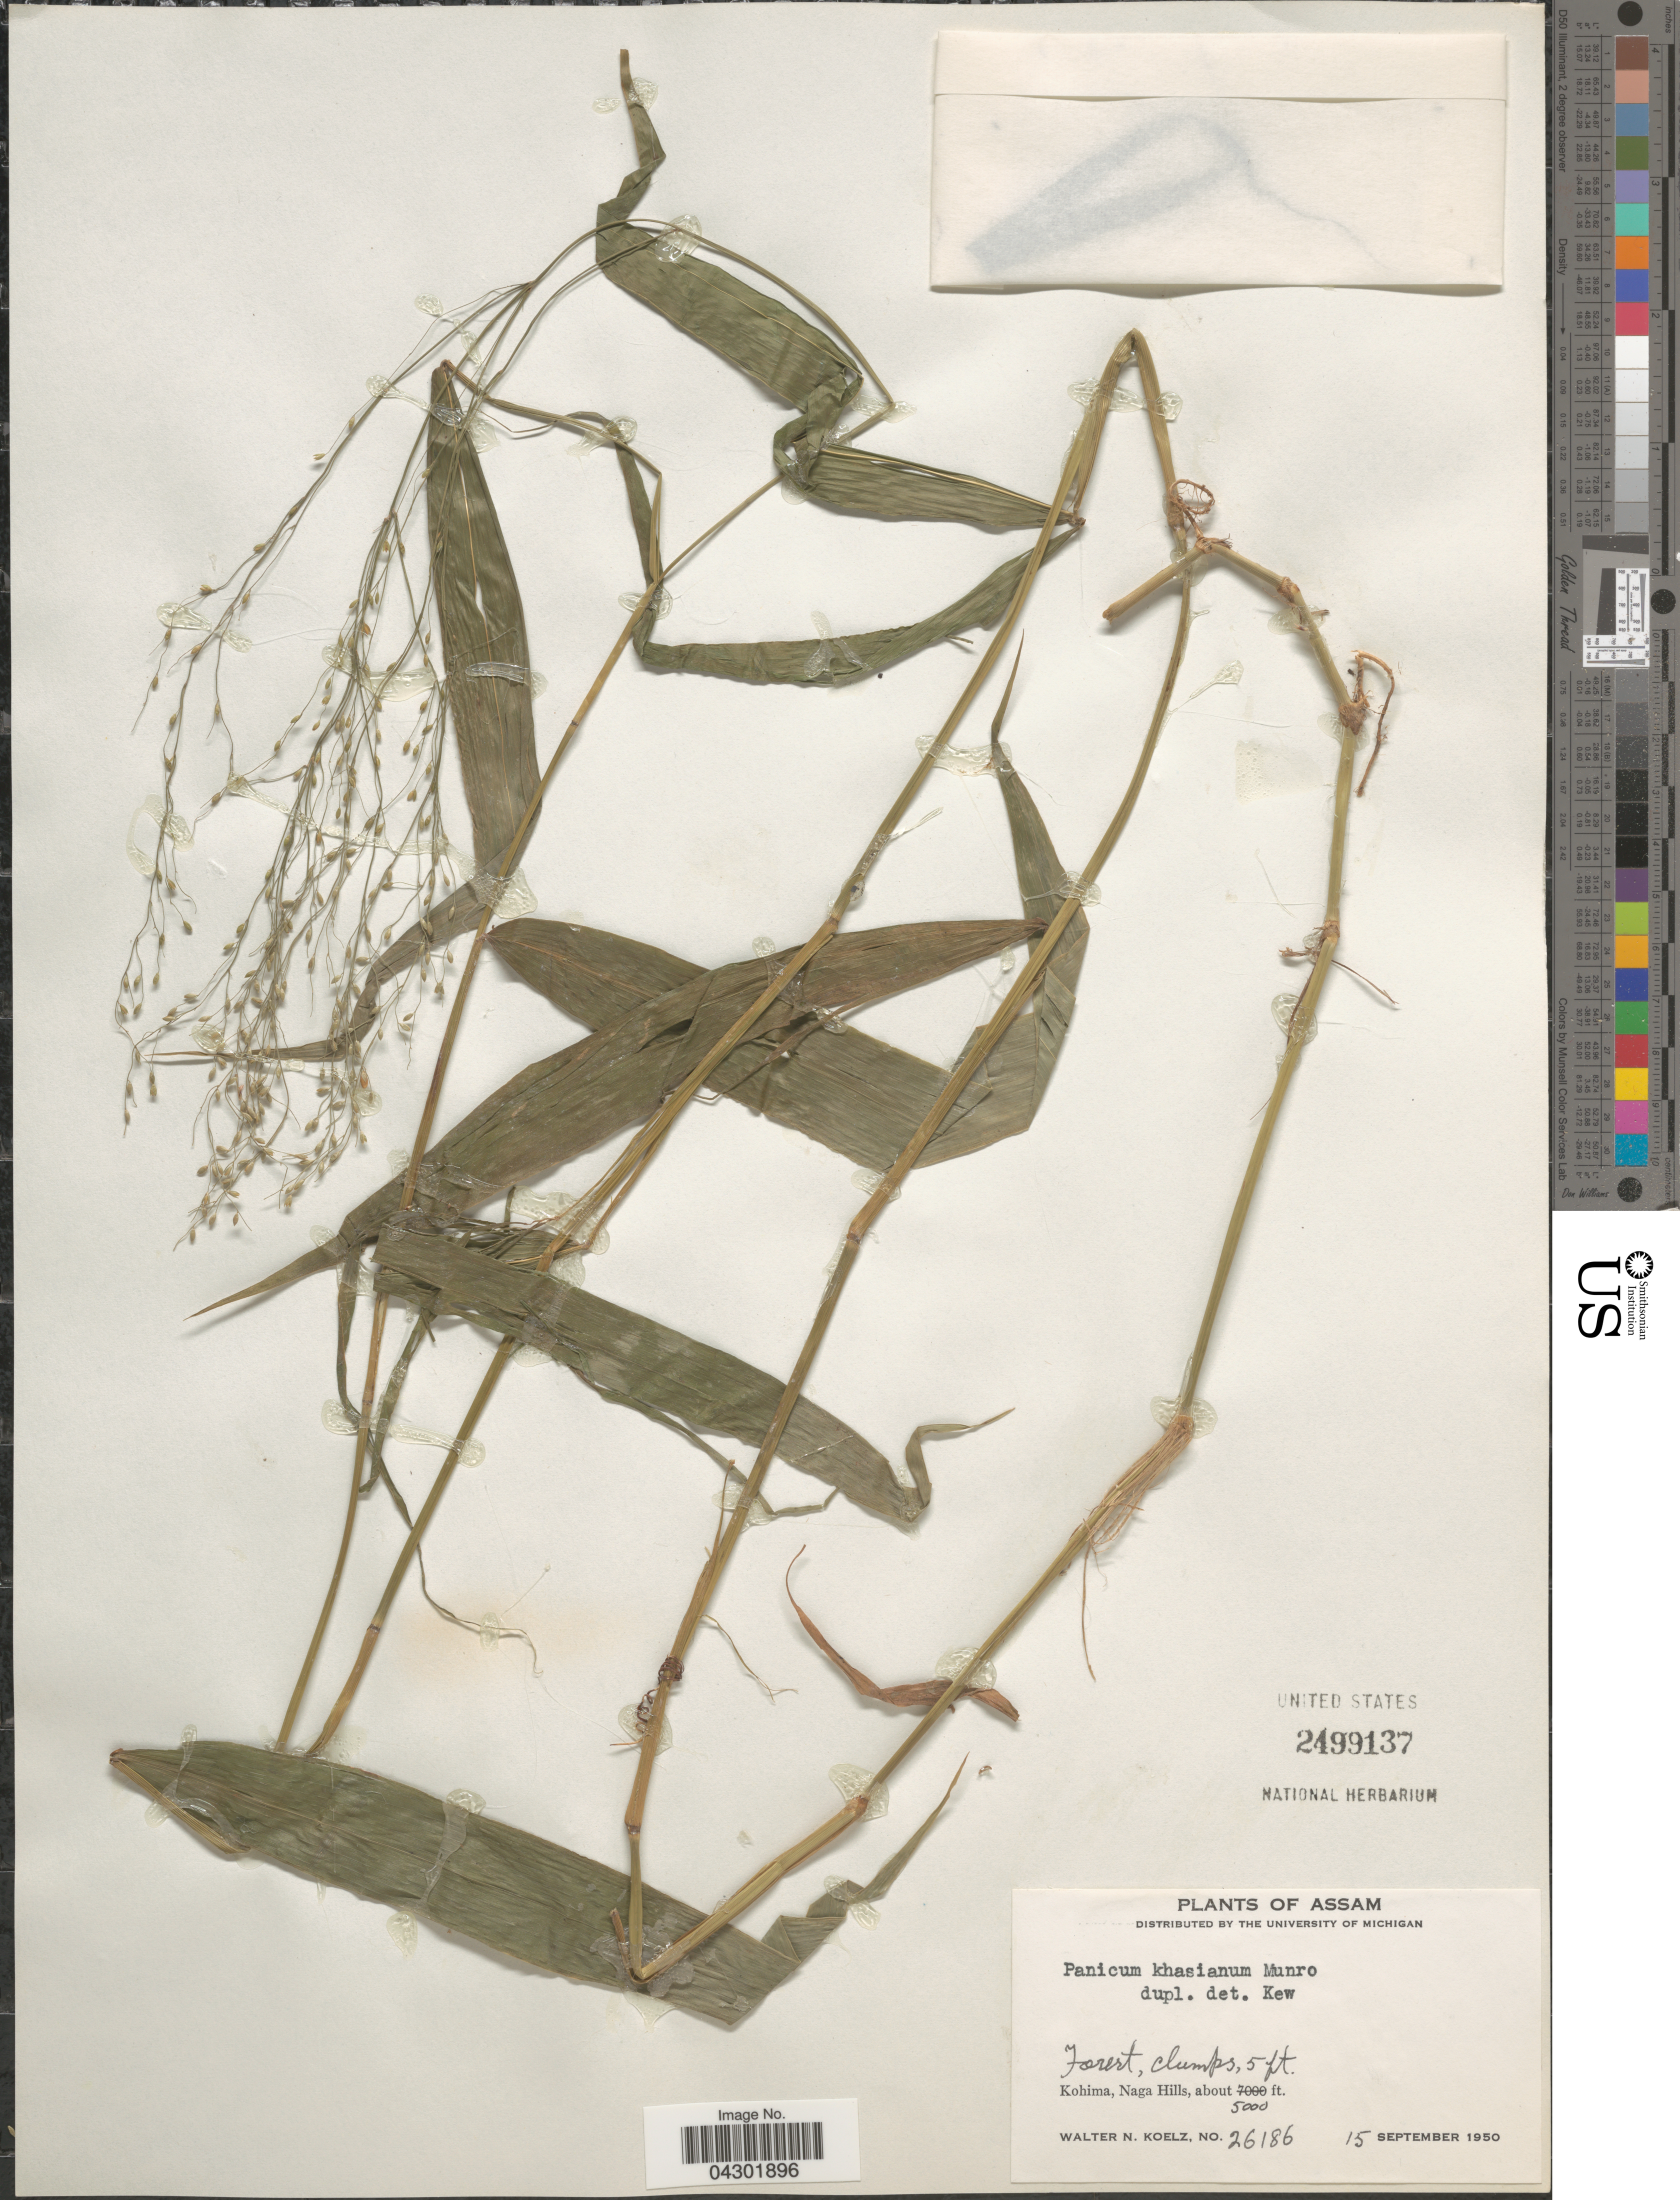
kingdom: Plantae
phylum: Tracheophyta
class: Liliopsida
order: Poales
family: Poaceae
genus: Panicum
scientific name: Panicum khasianum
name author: Munro ex Hook. f.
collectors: W. N. Koelz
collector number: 26186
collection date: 1950-09-15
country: India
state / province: Assam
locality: Kohima, Naga Hills.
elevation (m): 1524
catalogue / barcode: US 2499137